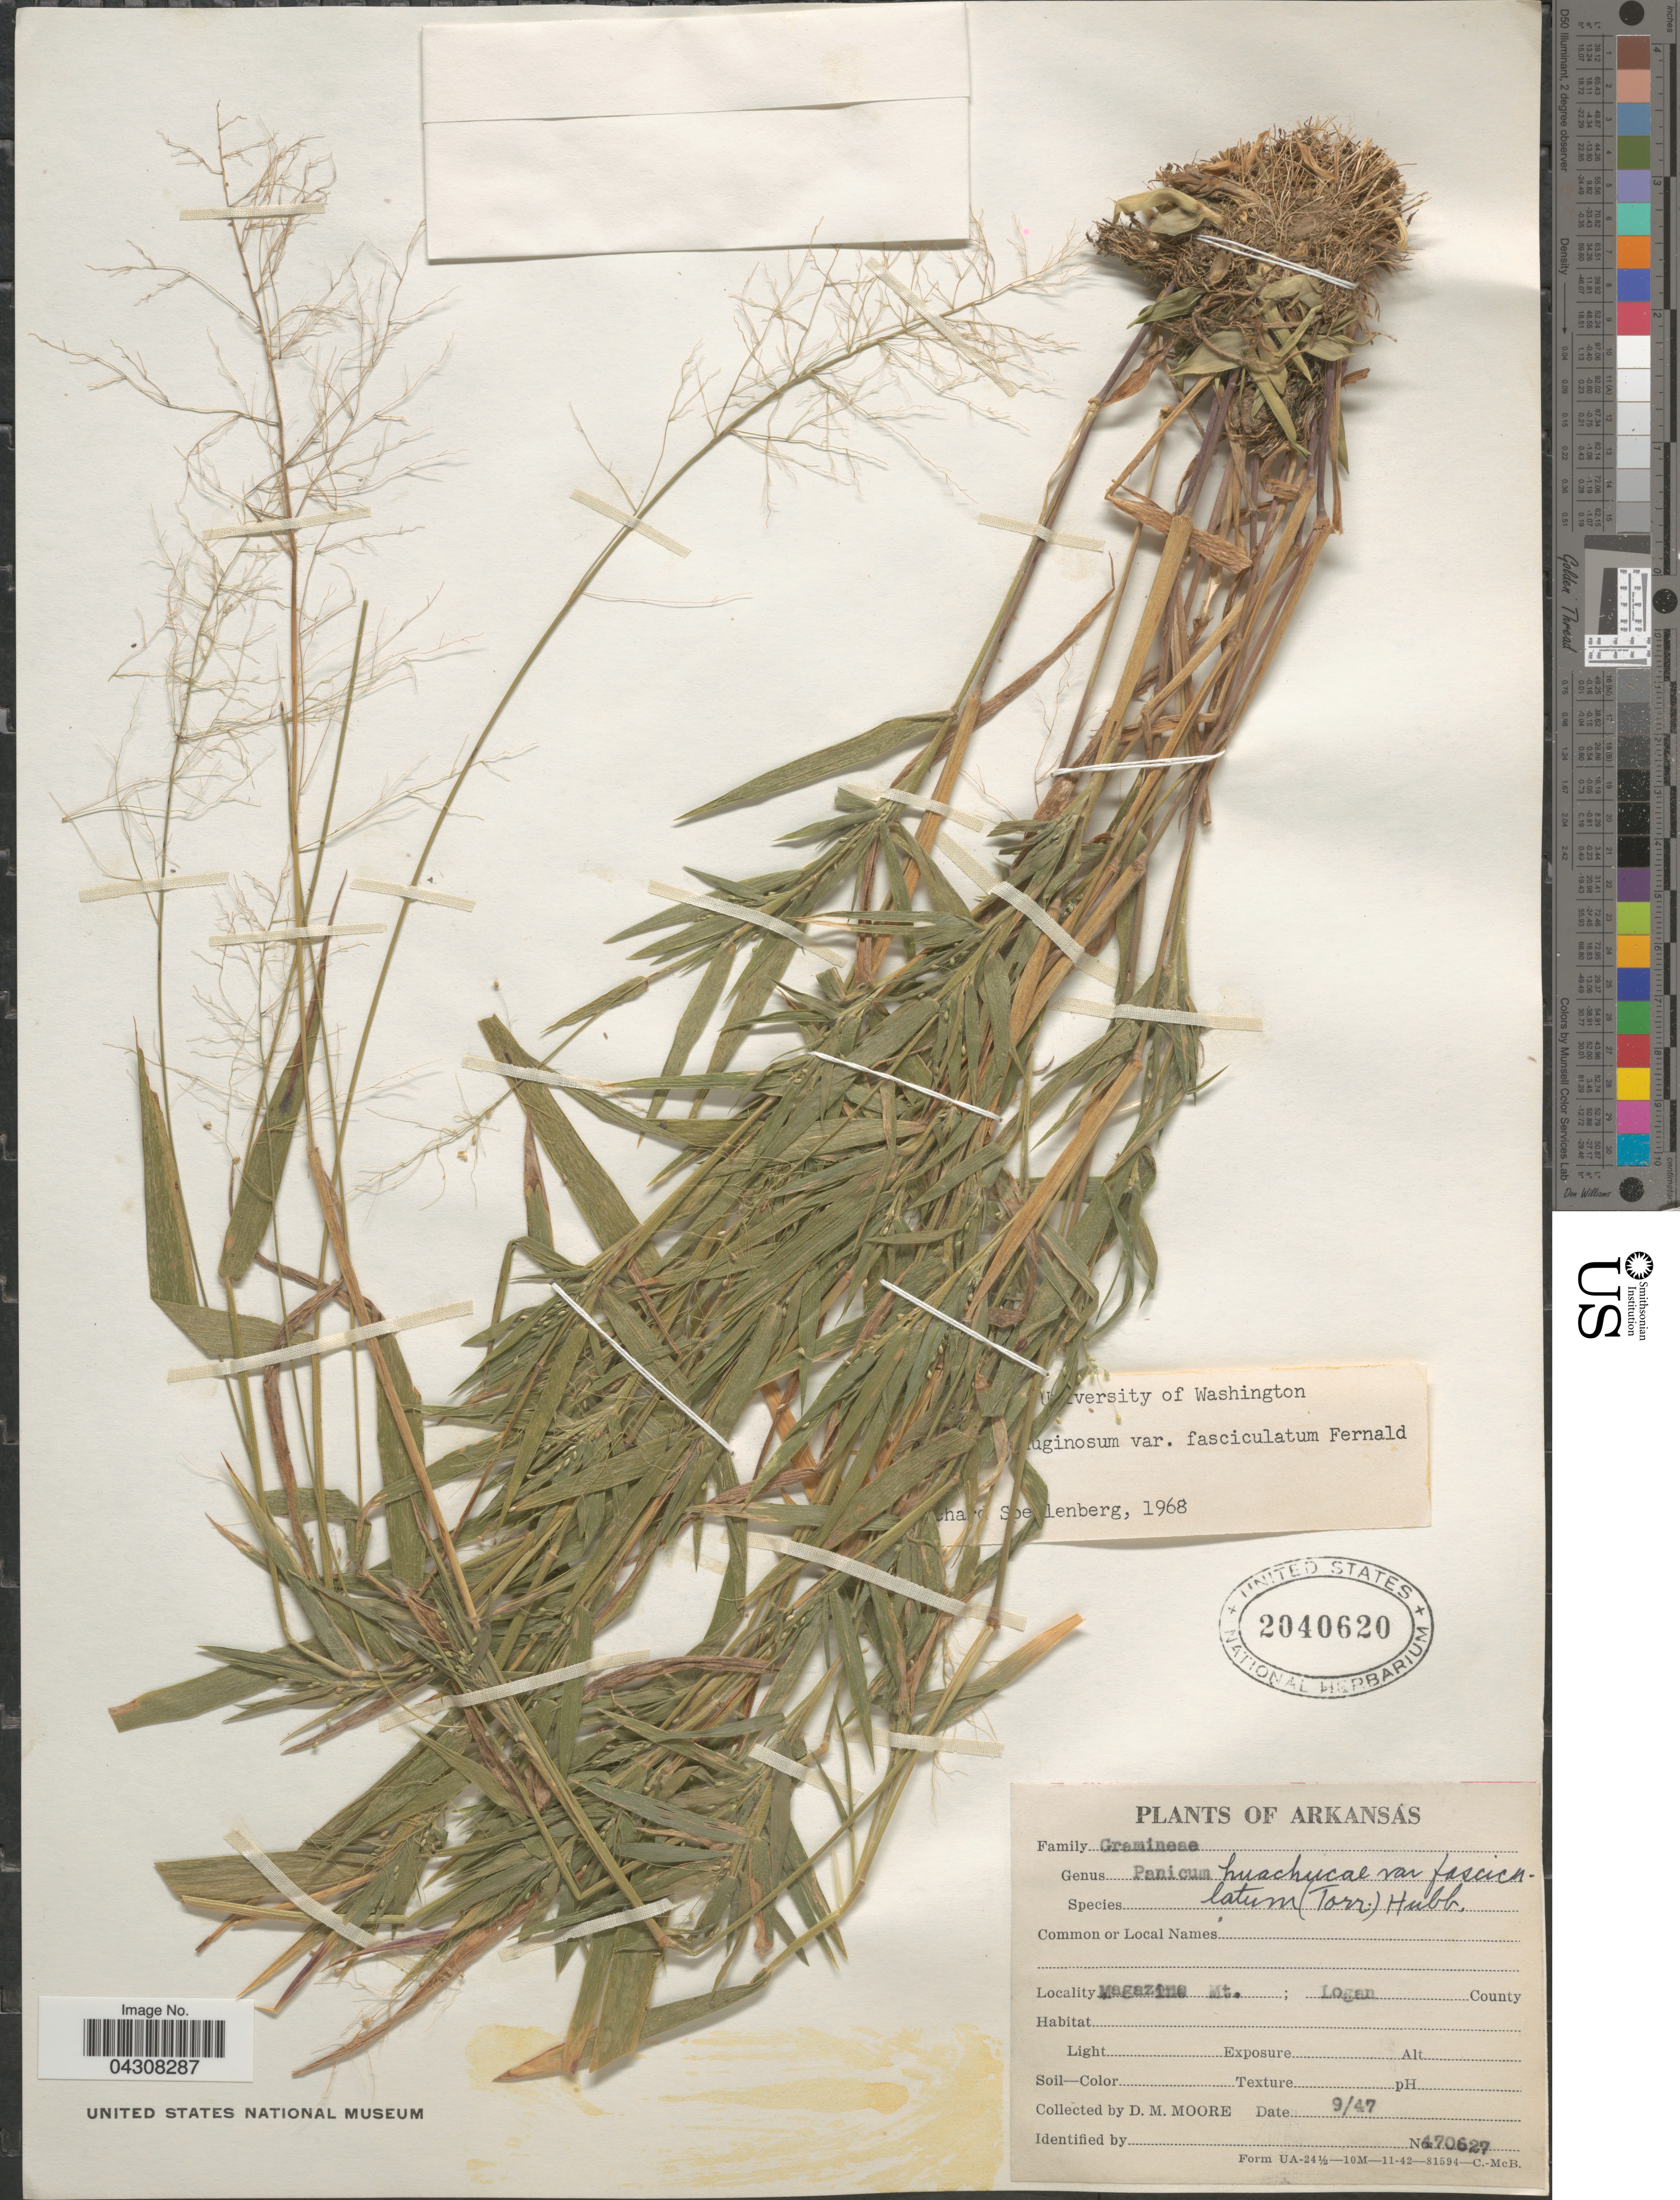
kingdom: Plantae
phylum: Tracheophyta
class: Liliopsida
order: Poales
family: Poaceae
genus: Dichanthelium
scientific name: Dichanthelium acuminatum var. acuminatum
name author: (Sw.) Gould & C.A. Clark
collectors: D. Moore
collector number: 670627*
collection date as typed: Transcribed d/m/y: /9/47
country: United States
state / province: Arkansas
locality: Magazine Mt.; Logan County.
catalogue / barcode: US 2040620